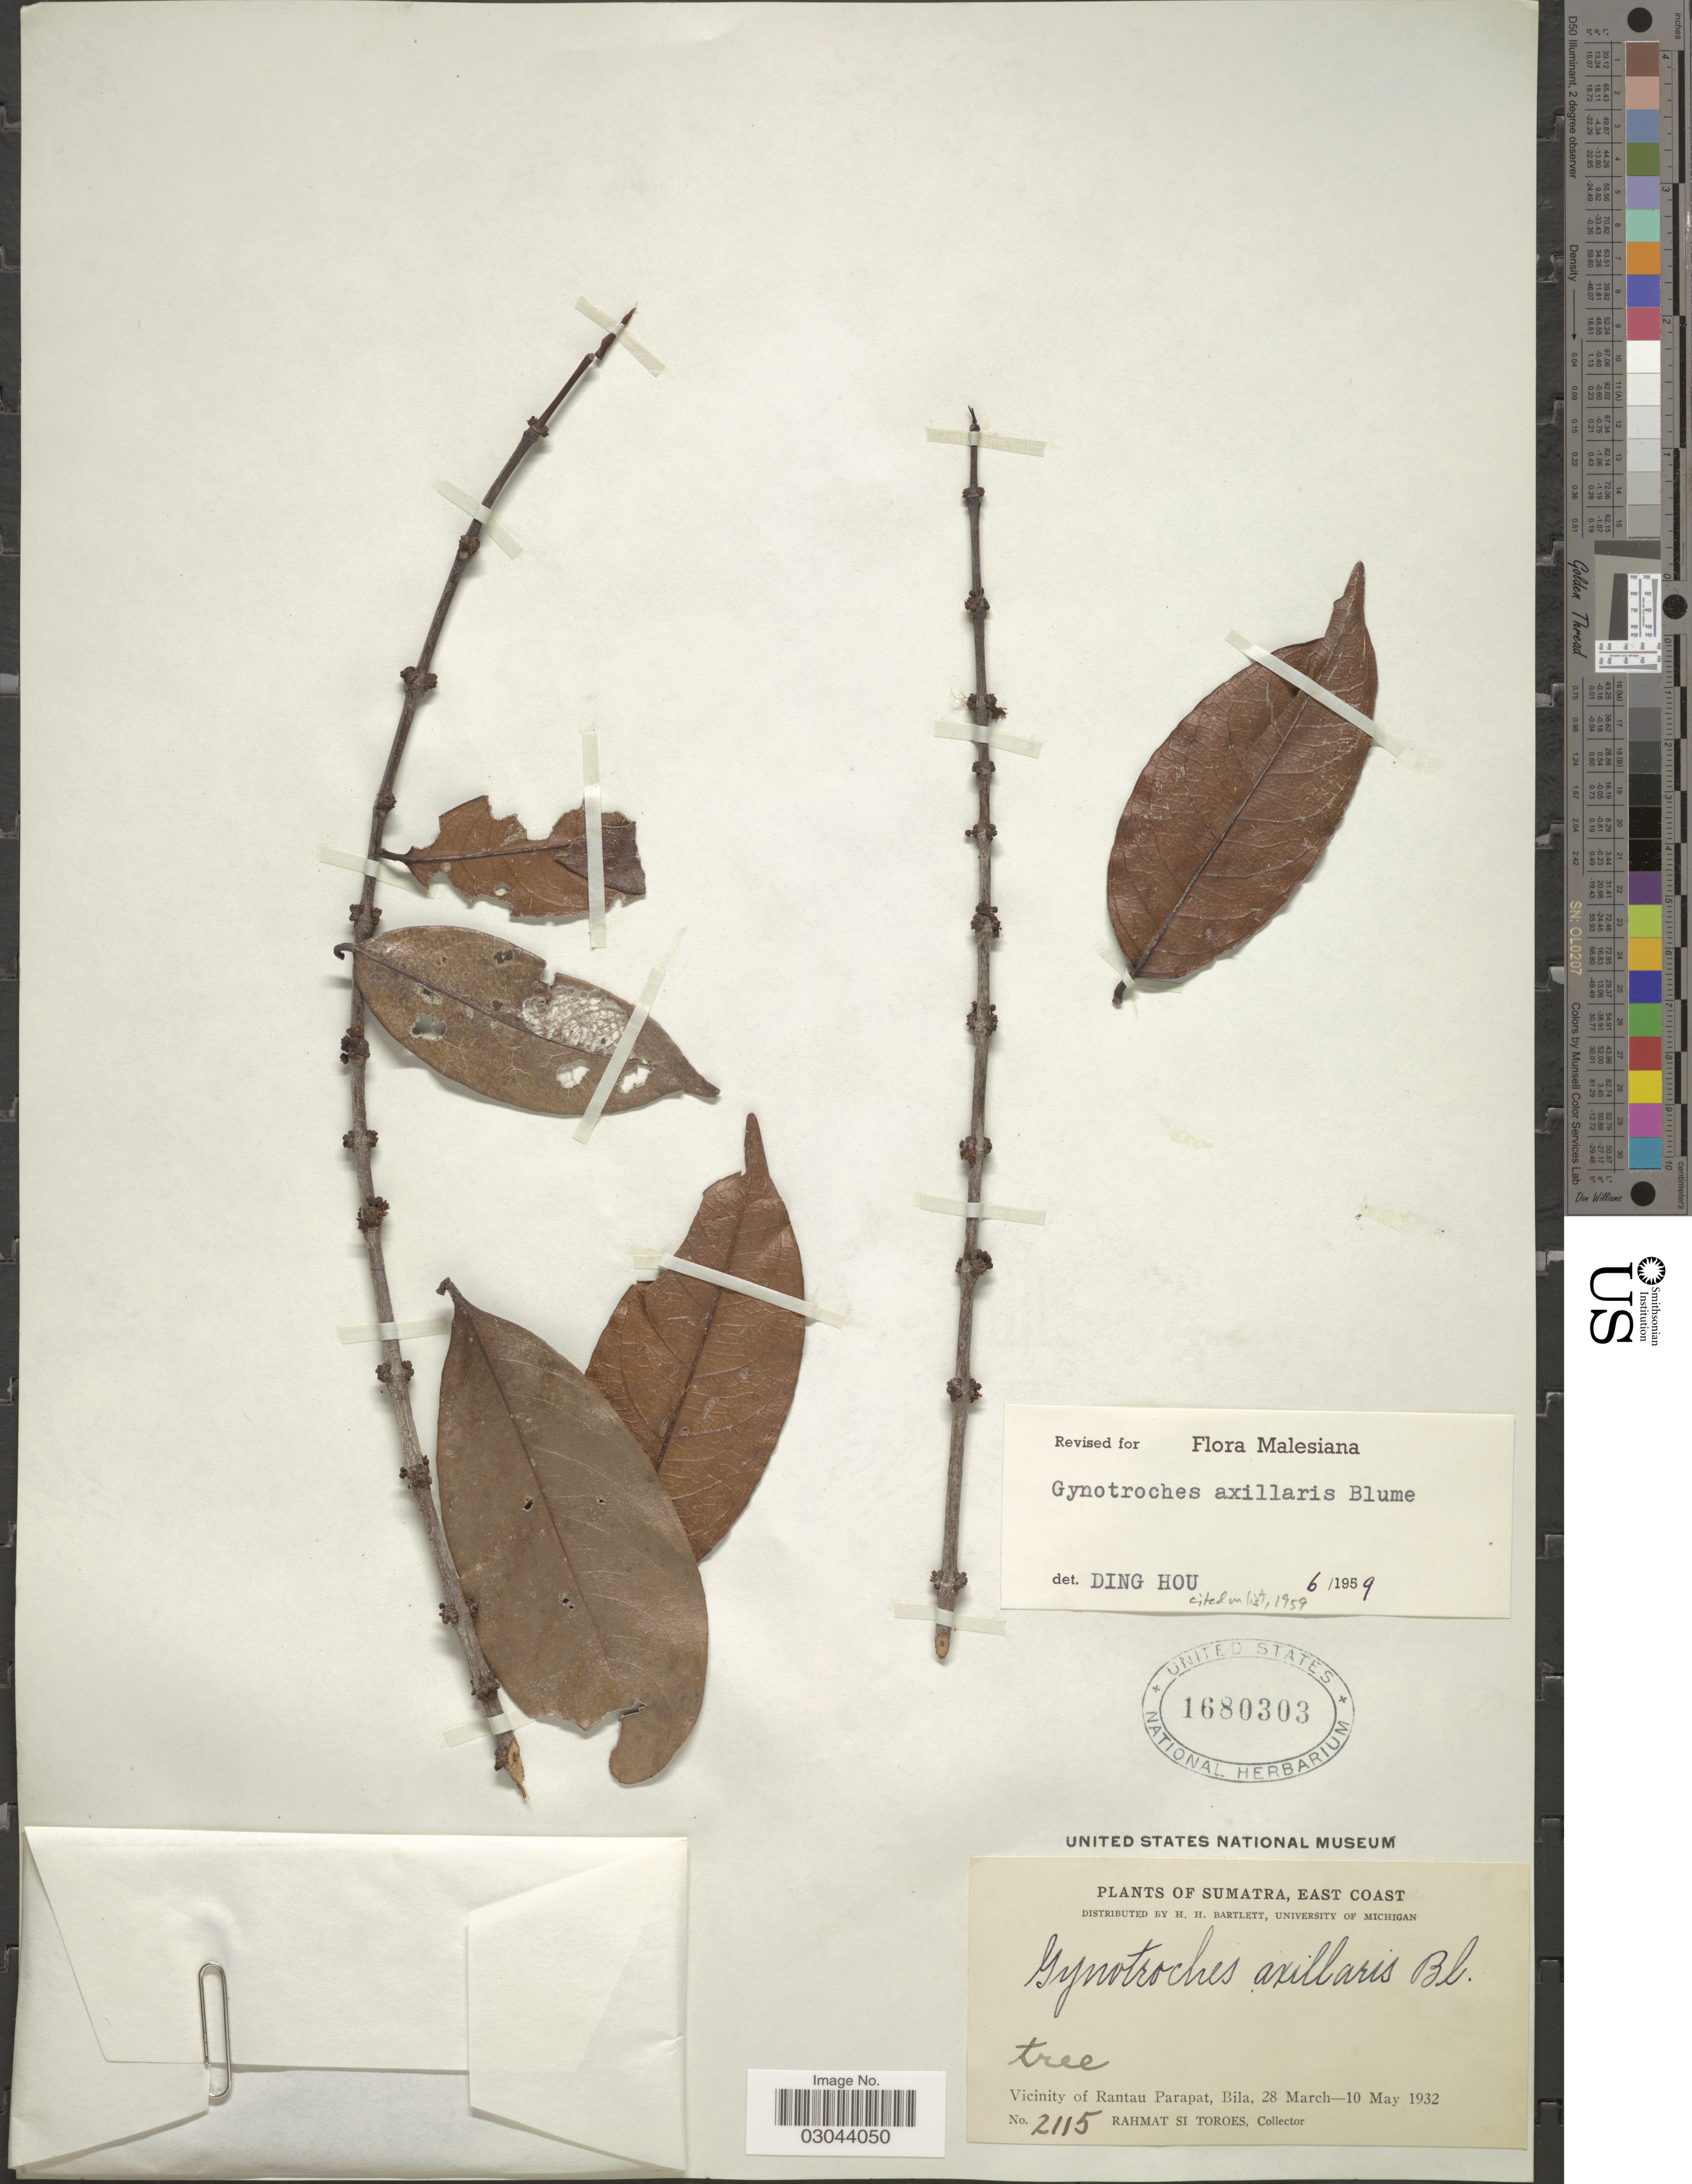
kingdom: Plantae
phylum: Tracheophyta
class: Magnoliopsida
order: Malpighiales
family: Rhizophoraceae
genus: Gynotroches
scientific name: Gynotroches axillaris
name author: Blume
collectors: Rahmat Si Boeea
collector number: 2115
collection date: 1932-03-28/1932-05-10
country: Indonesia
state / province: Sumatra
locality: East Coast. Vicinity of Rantau Parapat, Bila.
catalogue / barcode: US 1680303